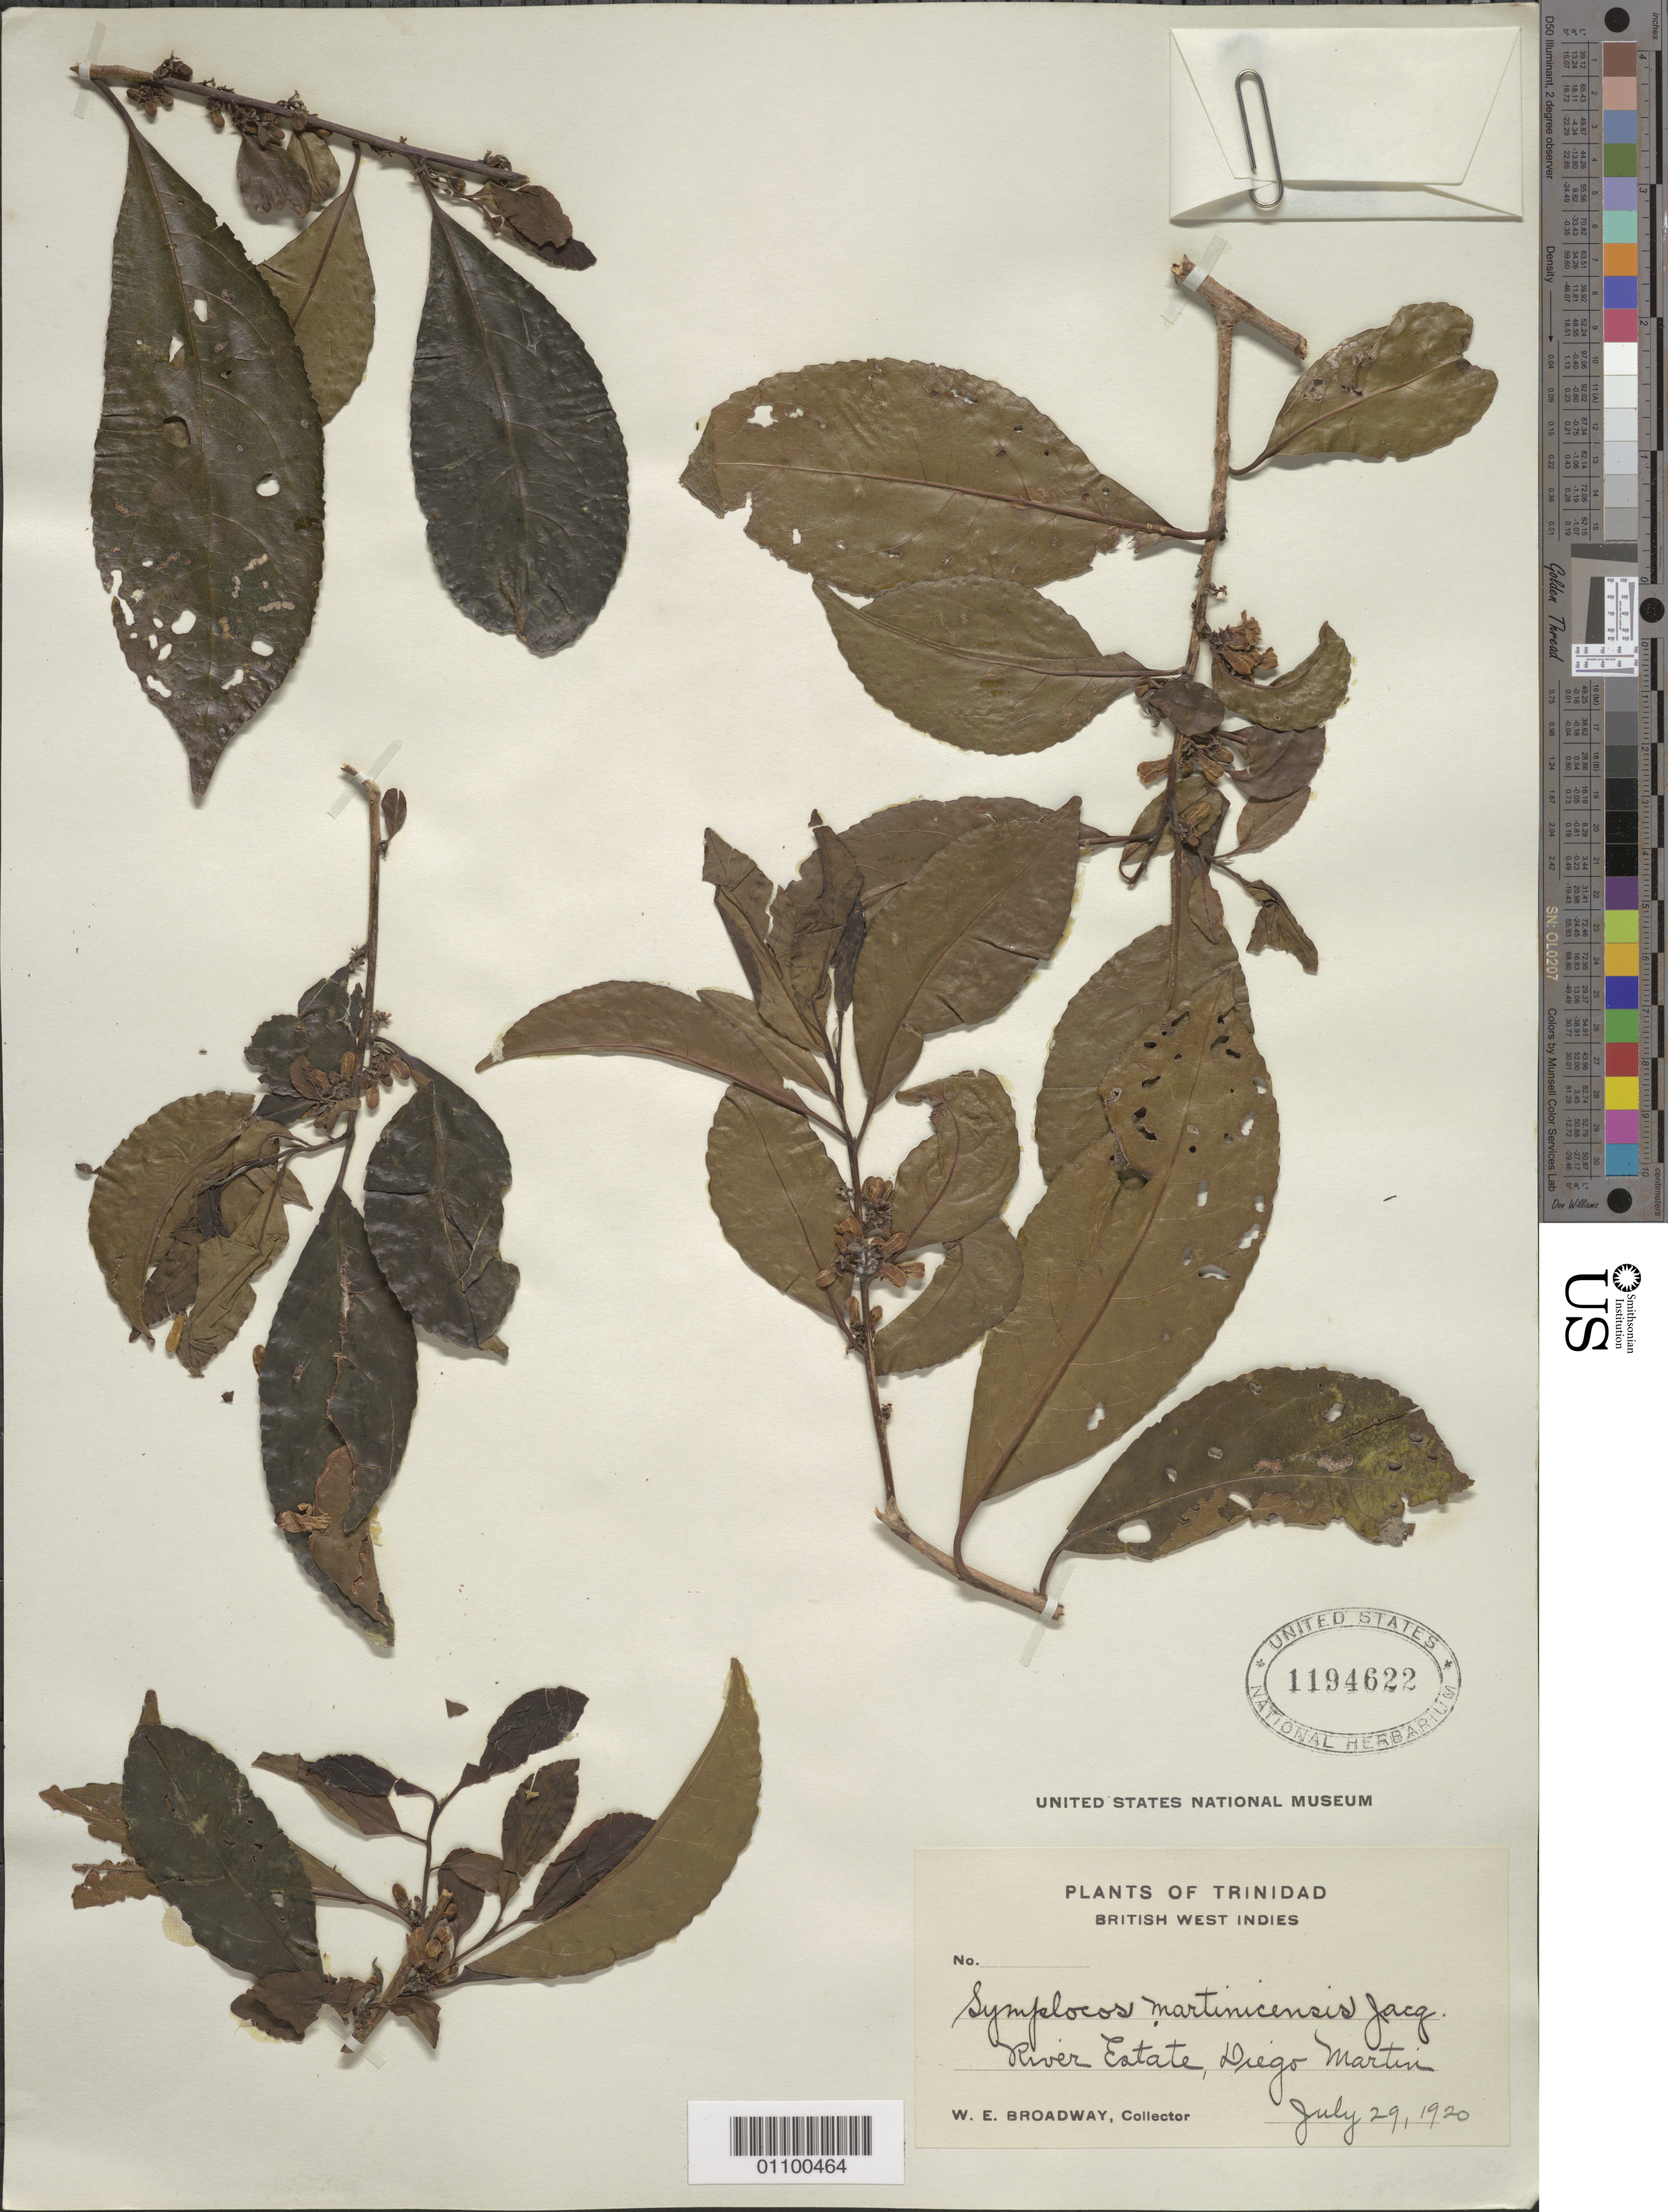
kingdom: Plantae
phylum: Tracheophyta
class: Magnoliopsida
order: Ericales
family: Symplocaceae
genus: Symplocos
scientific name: Symplocos martinicensis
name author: Jacq.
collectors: W. E. Broadway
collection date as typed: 29 Jul 1920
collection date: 1920-07-29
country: Trinidad and Tobago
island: Trinidad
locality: River Estate, Diego Martin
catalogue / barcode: US 1194611